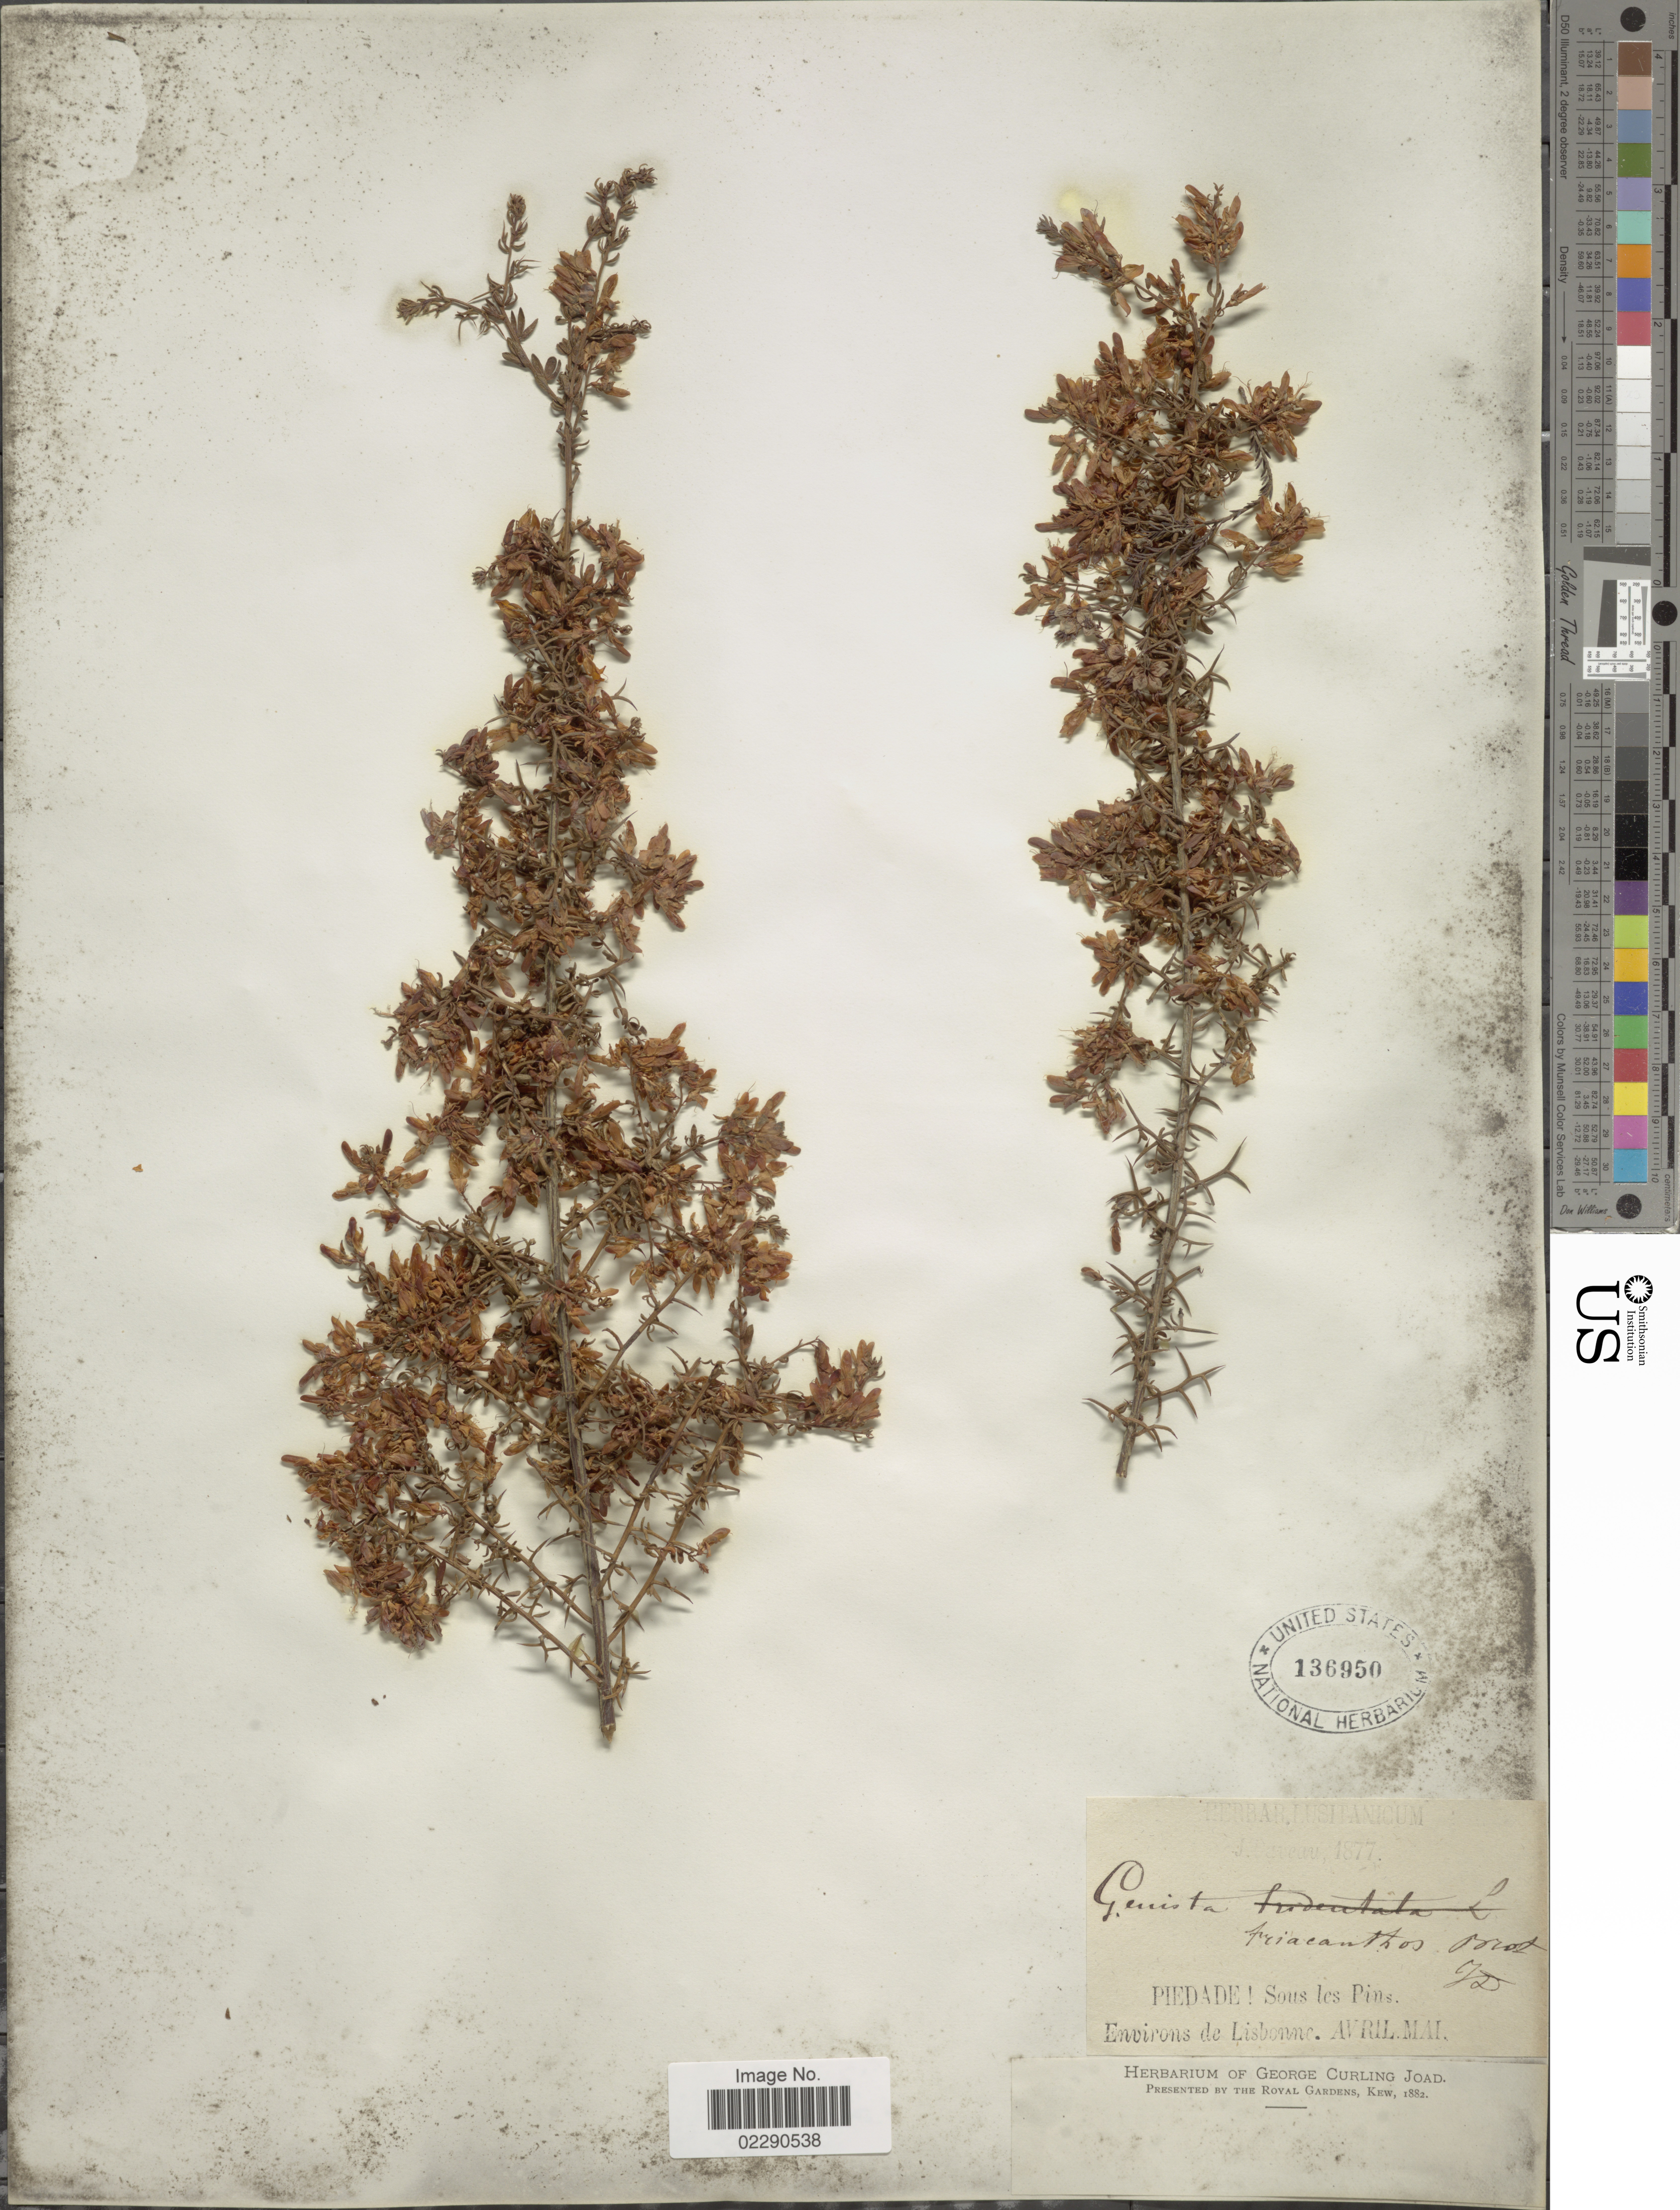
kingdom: Plantae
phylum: Tracheophyta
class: Magnoliopsida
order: Fabales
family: Fabaceae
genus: Genista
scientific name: Genista triacanthos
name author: Brot.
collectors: J. Daveau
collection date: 1877-04/1877-05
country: Portugal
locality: Piedade, Sous les Pins, environs de Lisbonne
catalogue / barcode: US 136950